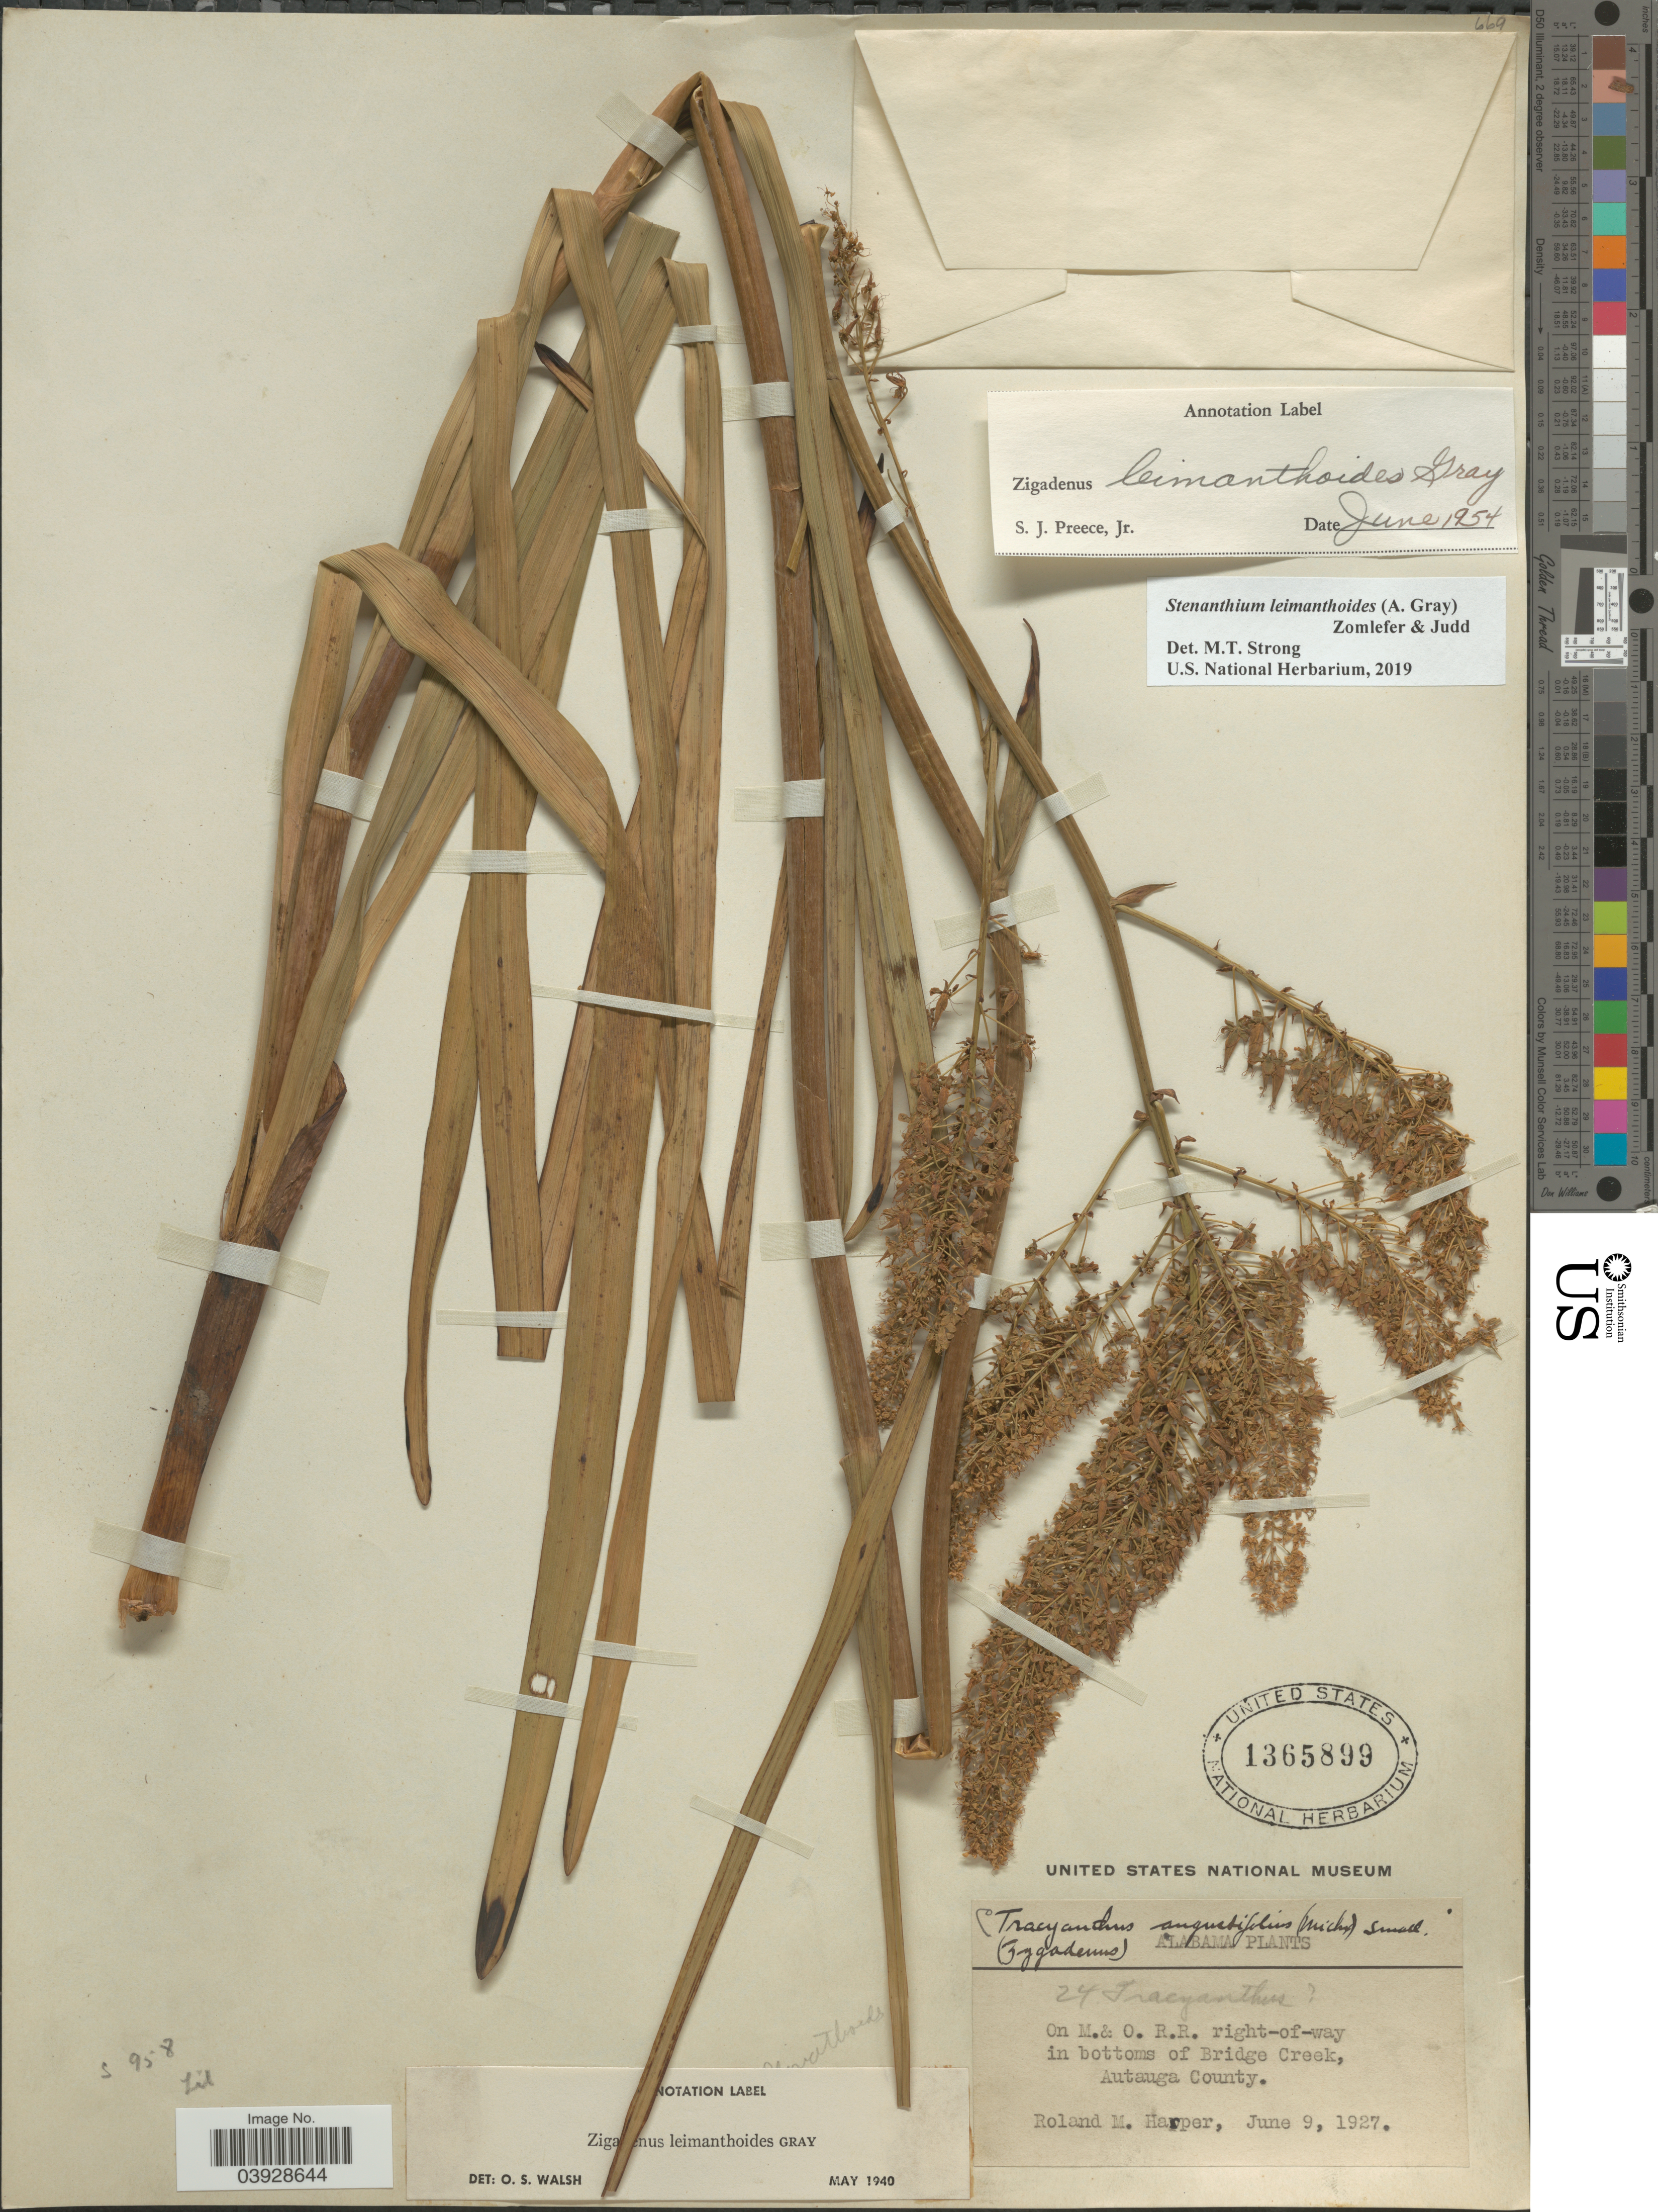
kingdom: Plantae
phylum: Tracheophyta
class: Liliopsida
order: Liliales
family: Melanthiaceae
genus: Stenanthium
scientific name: Stenanthium leimanthoides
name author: (A. Gray) Zomlefer & Judd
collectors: R. M. Harper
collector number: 24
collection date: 1927-06-09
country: United States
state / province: Alabama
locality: On M.& O. R.R. right-of-way in bottoms of Bridge Creek, Autauga County.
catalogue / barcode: US 1365899